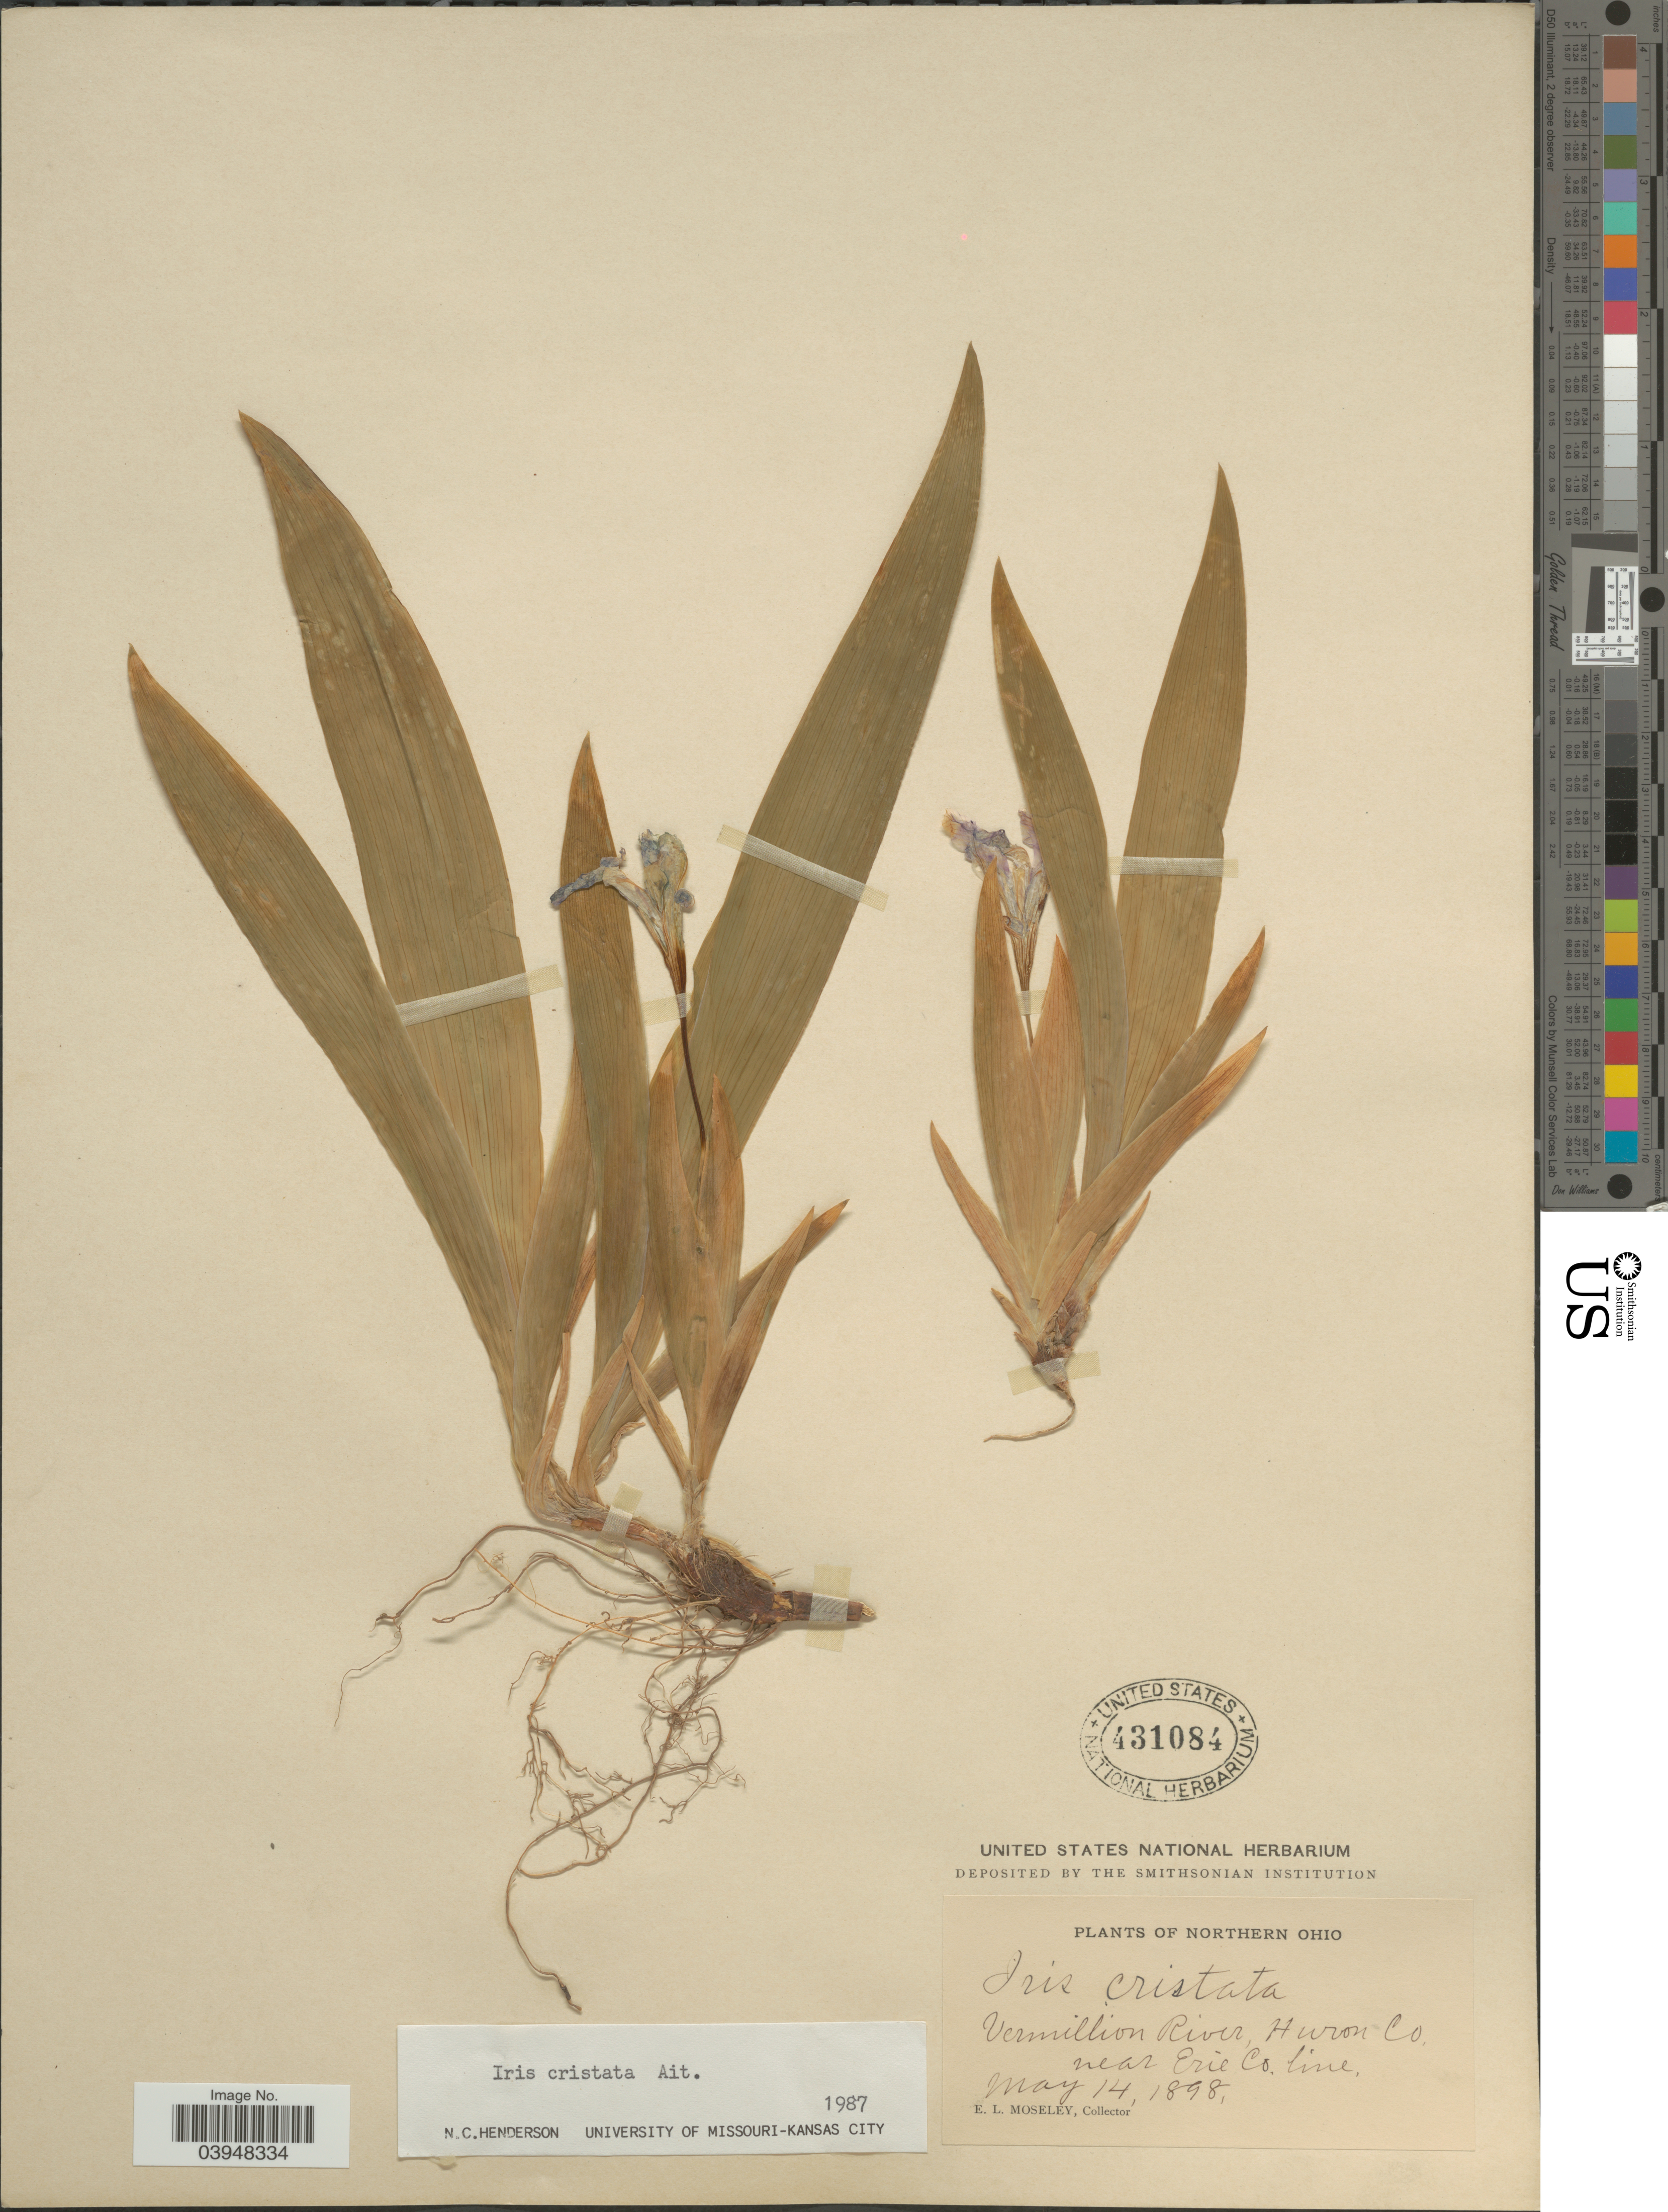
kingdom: Plantae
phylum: Tracheophyta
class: Liliopsida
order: Asparagales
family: Iridaceae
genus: Iris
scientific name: Iris cristata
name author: Aiton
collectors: E. Moseley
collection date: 1898-05-14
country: United States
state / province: Ohio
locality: Northern Ohio. Vermillion River, Huron Co. near Erie Co. line.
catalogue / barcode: US 431084